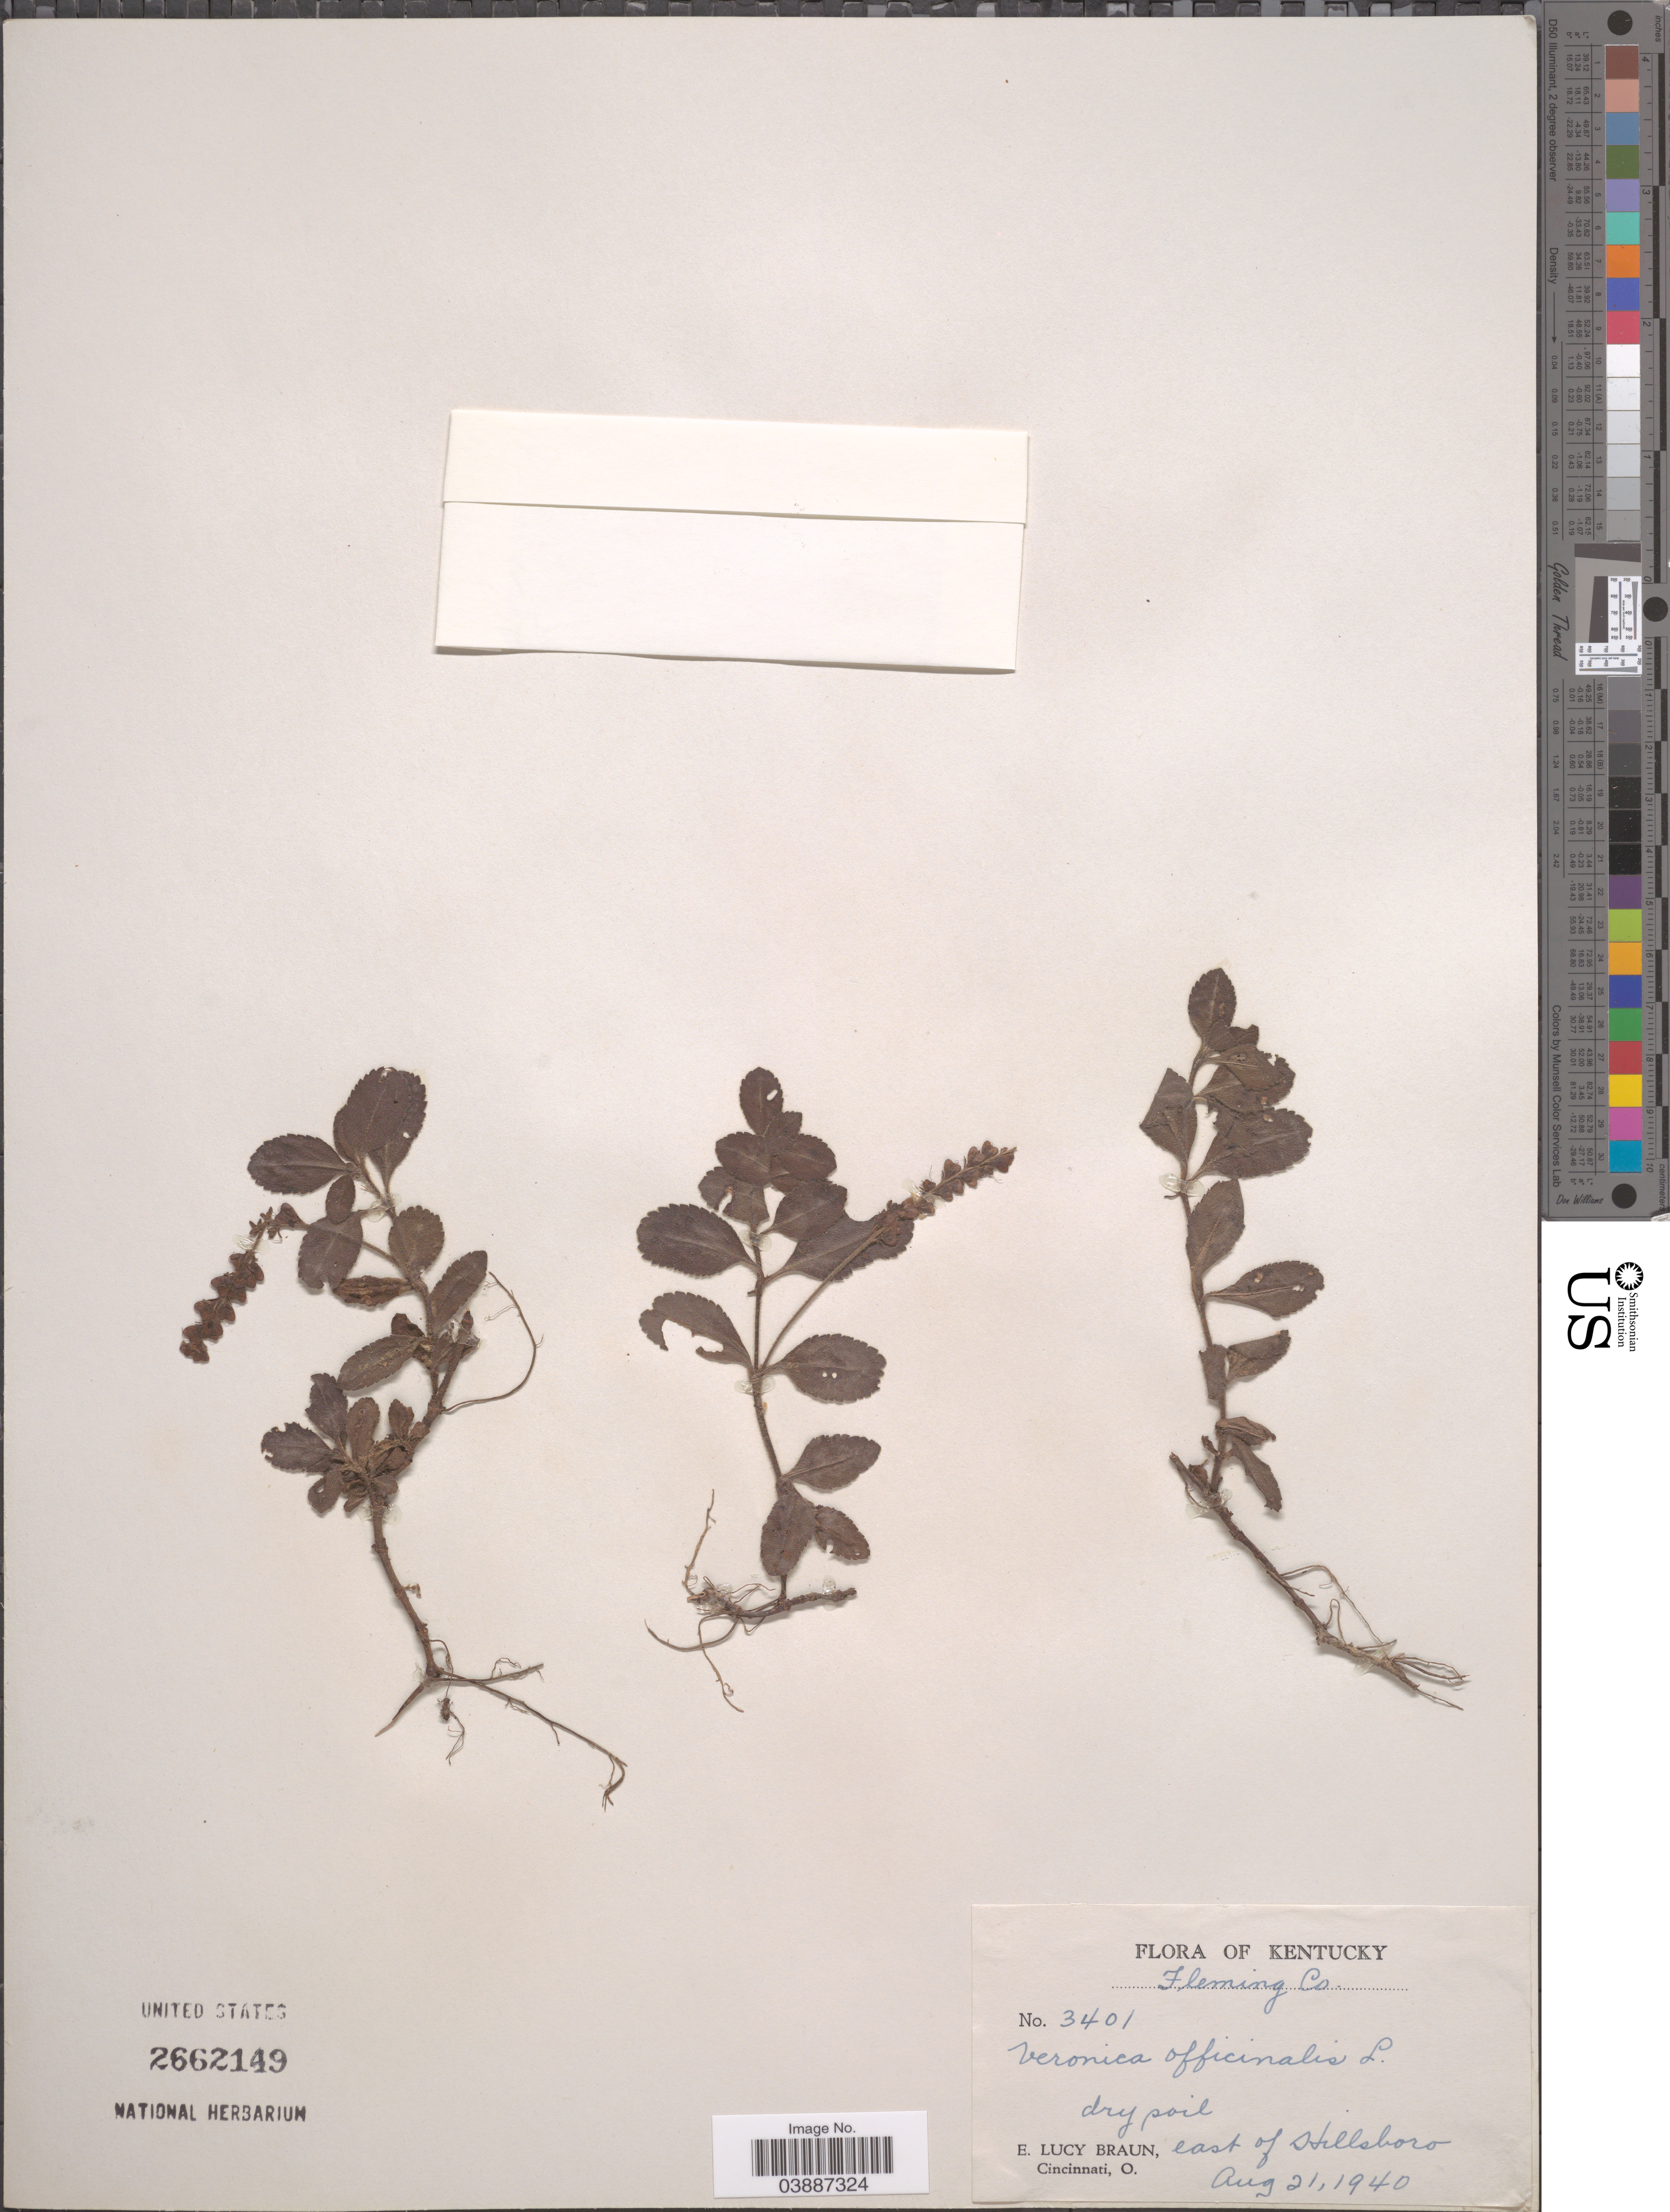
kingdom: Plantae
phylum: Tracheophyta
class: Magnoliopsida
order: Lamiales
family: Plantaginaceae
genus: Veronica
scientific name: Veronica officinalis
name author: L.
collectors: E. L. Braun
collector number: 3401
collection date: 1940-08-21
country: United States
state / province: Kentucky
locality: Fleming Co. East of Hillsboro.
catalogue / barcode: US 2662149